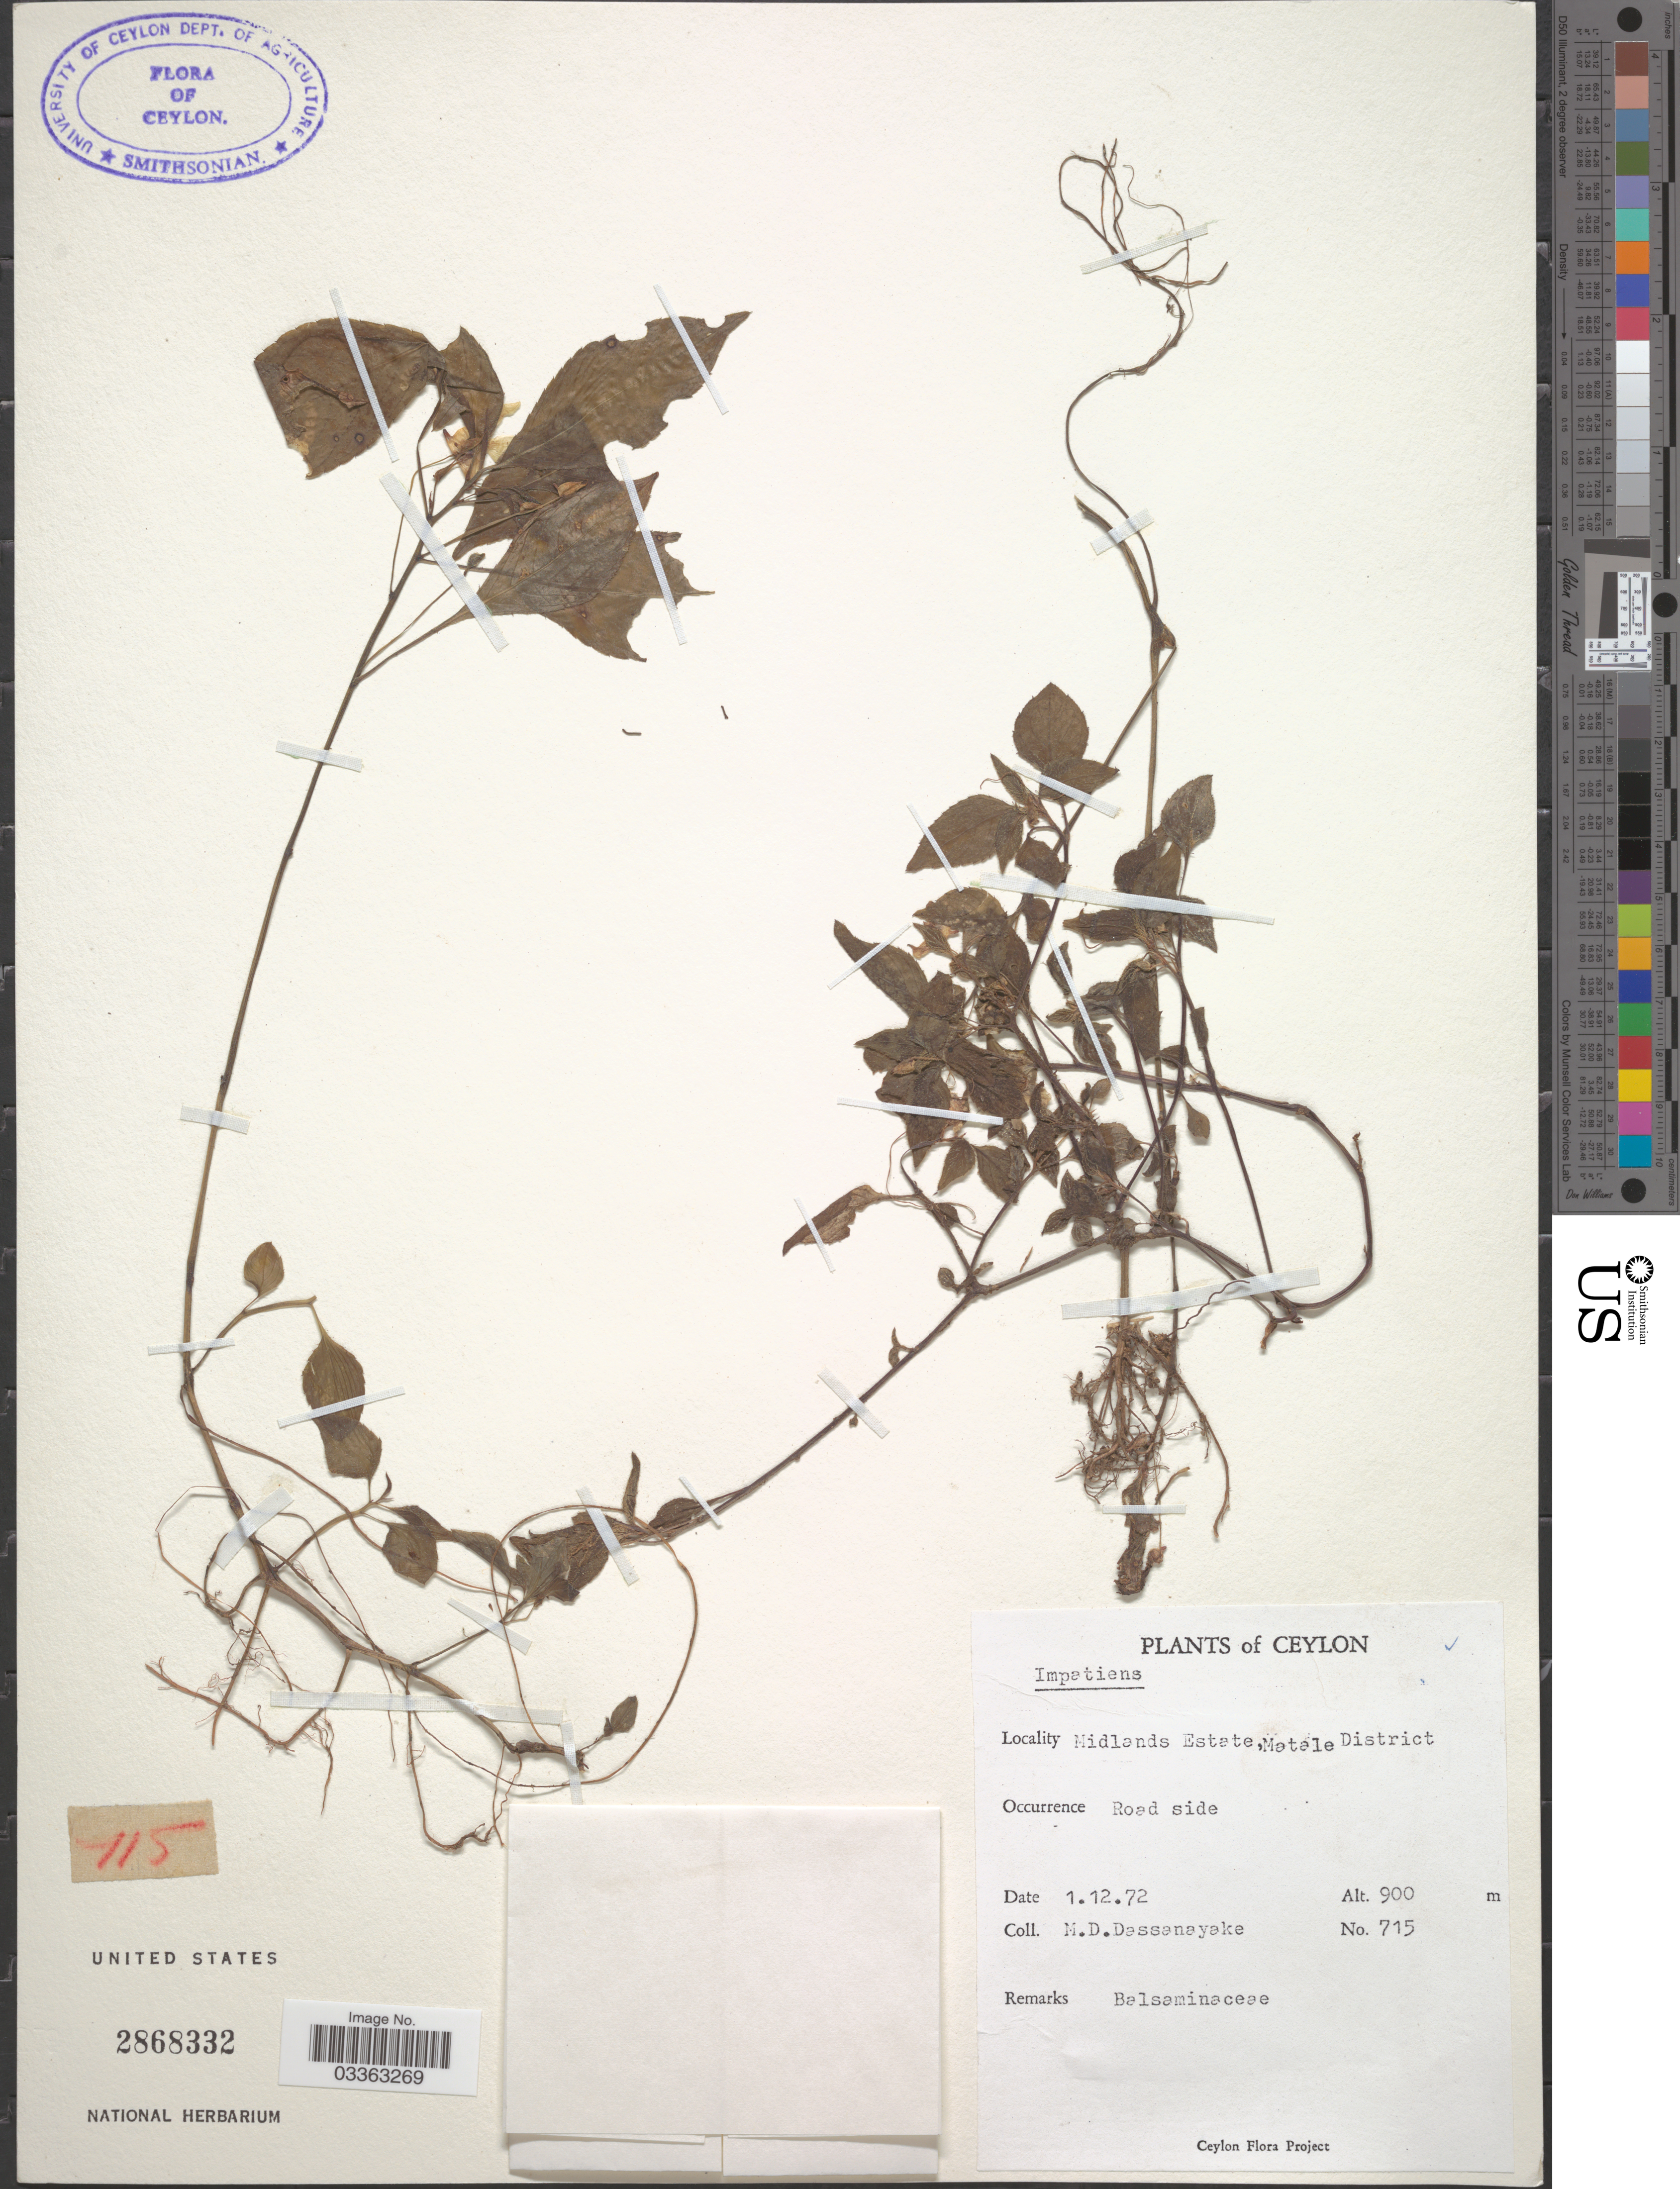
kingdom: Plantae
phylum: Tracheophyta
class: Magnoliopsida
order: Ericales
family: Balsaminaceae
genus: Impatiens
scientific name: Impatiens sp.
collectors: M. D. Dassanayake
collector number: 715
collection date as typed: Transcribed d/m/y: 1/12/72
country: Sri Lanka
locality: Ceylon. Midlands Estate, Matale District.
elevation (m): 900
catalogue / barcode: US 2868332